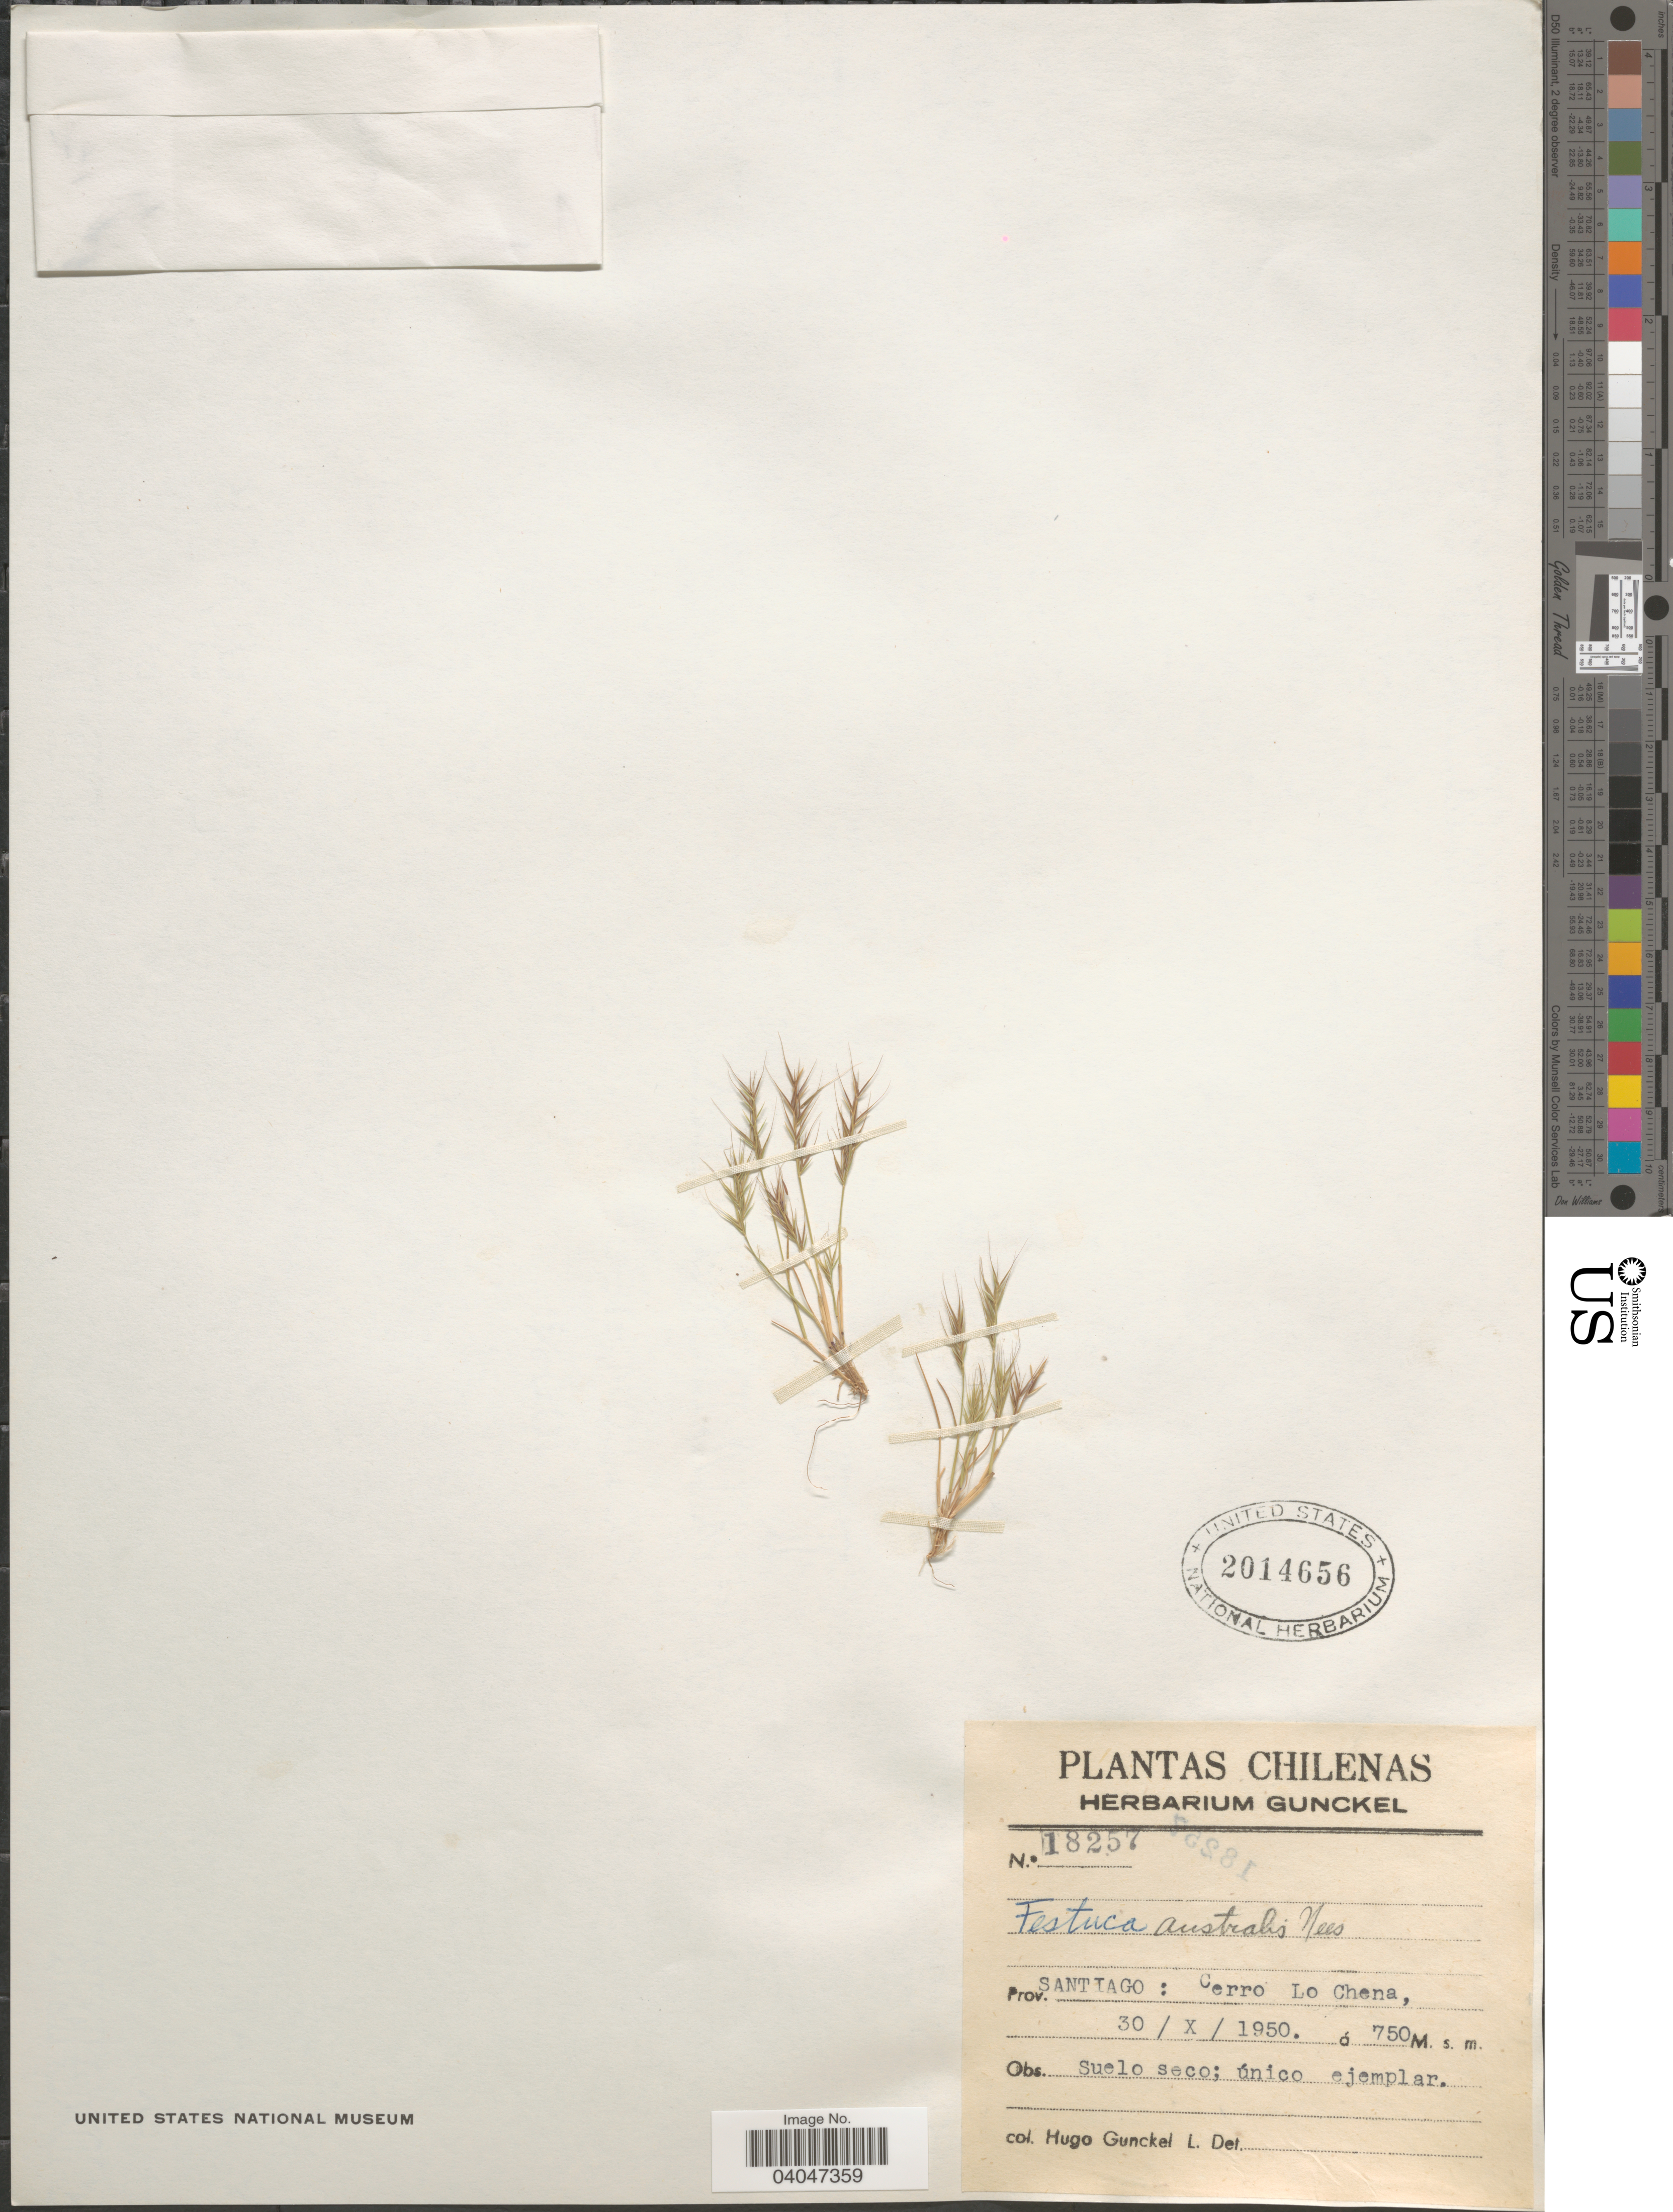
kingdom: Plantae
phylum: Tracheophyta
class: Liliopsida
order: Poales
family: Poaceae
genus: Festuca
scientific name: Festuca australis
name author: Nees ex Steud.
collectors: H. Gunckel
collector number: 18257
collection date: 1950-10-30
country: Chile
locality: Prov. Santiago: Cerro Lo Chena.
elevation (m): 750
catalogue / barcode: US 2014656